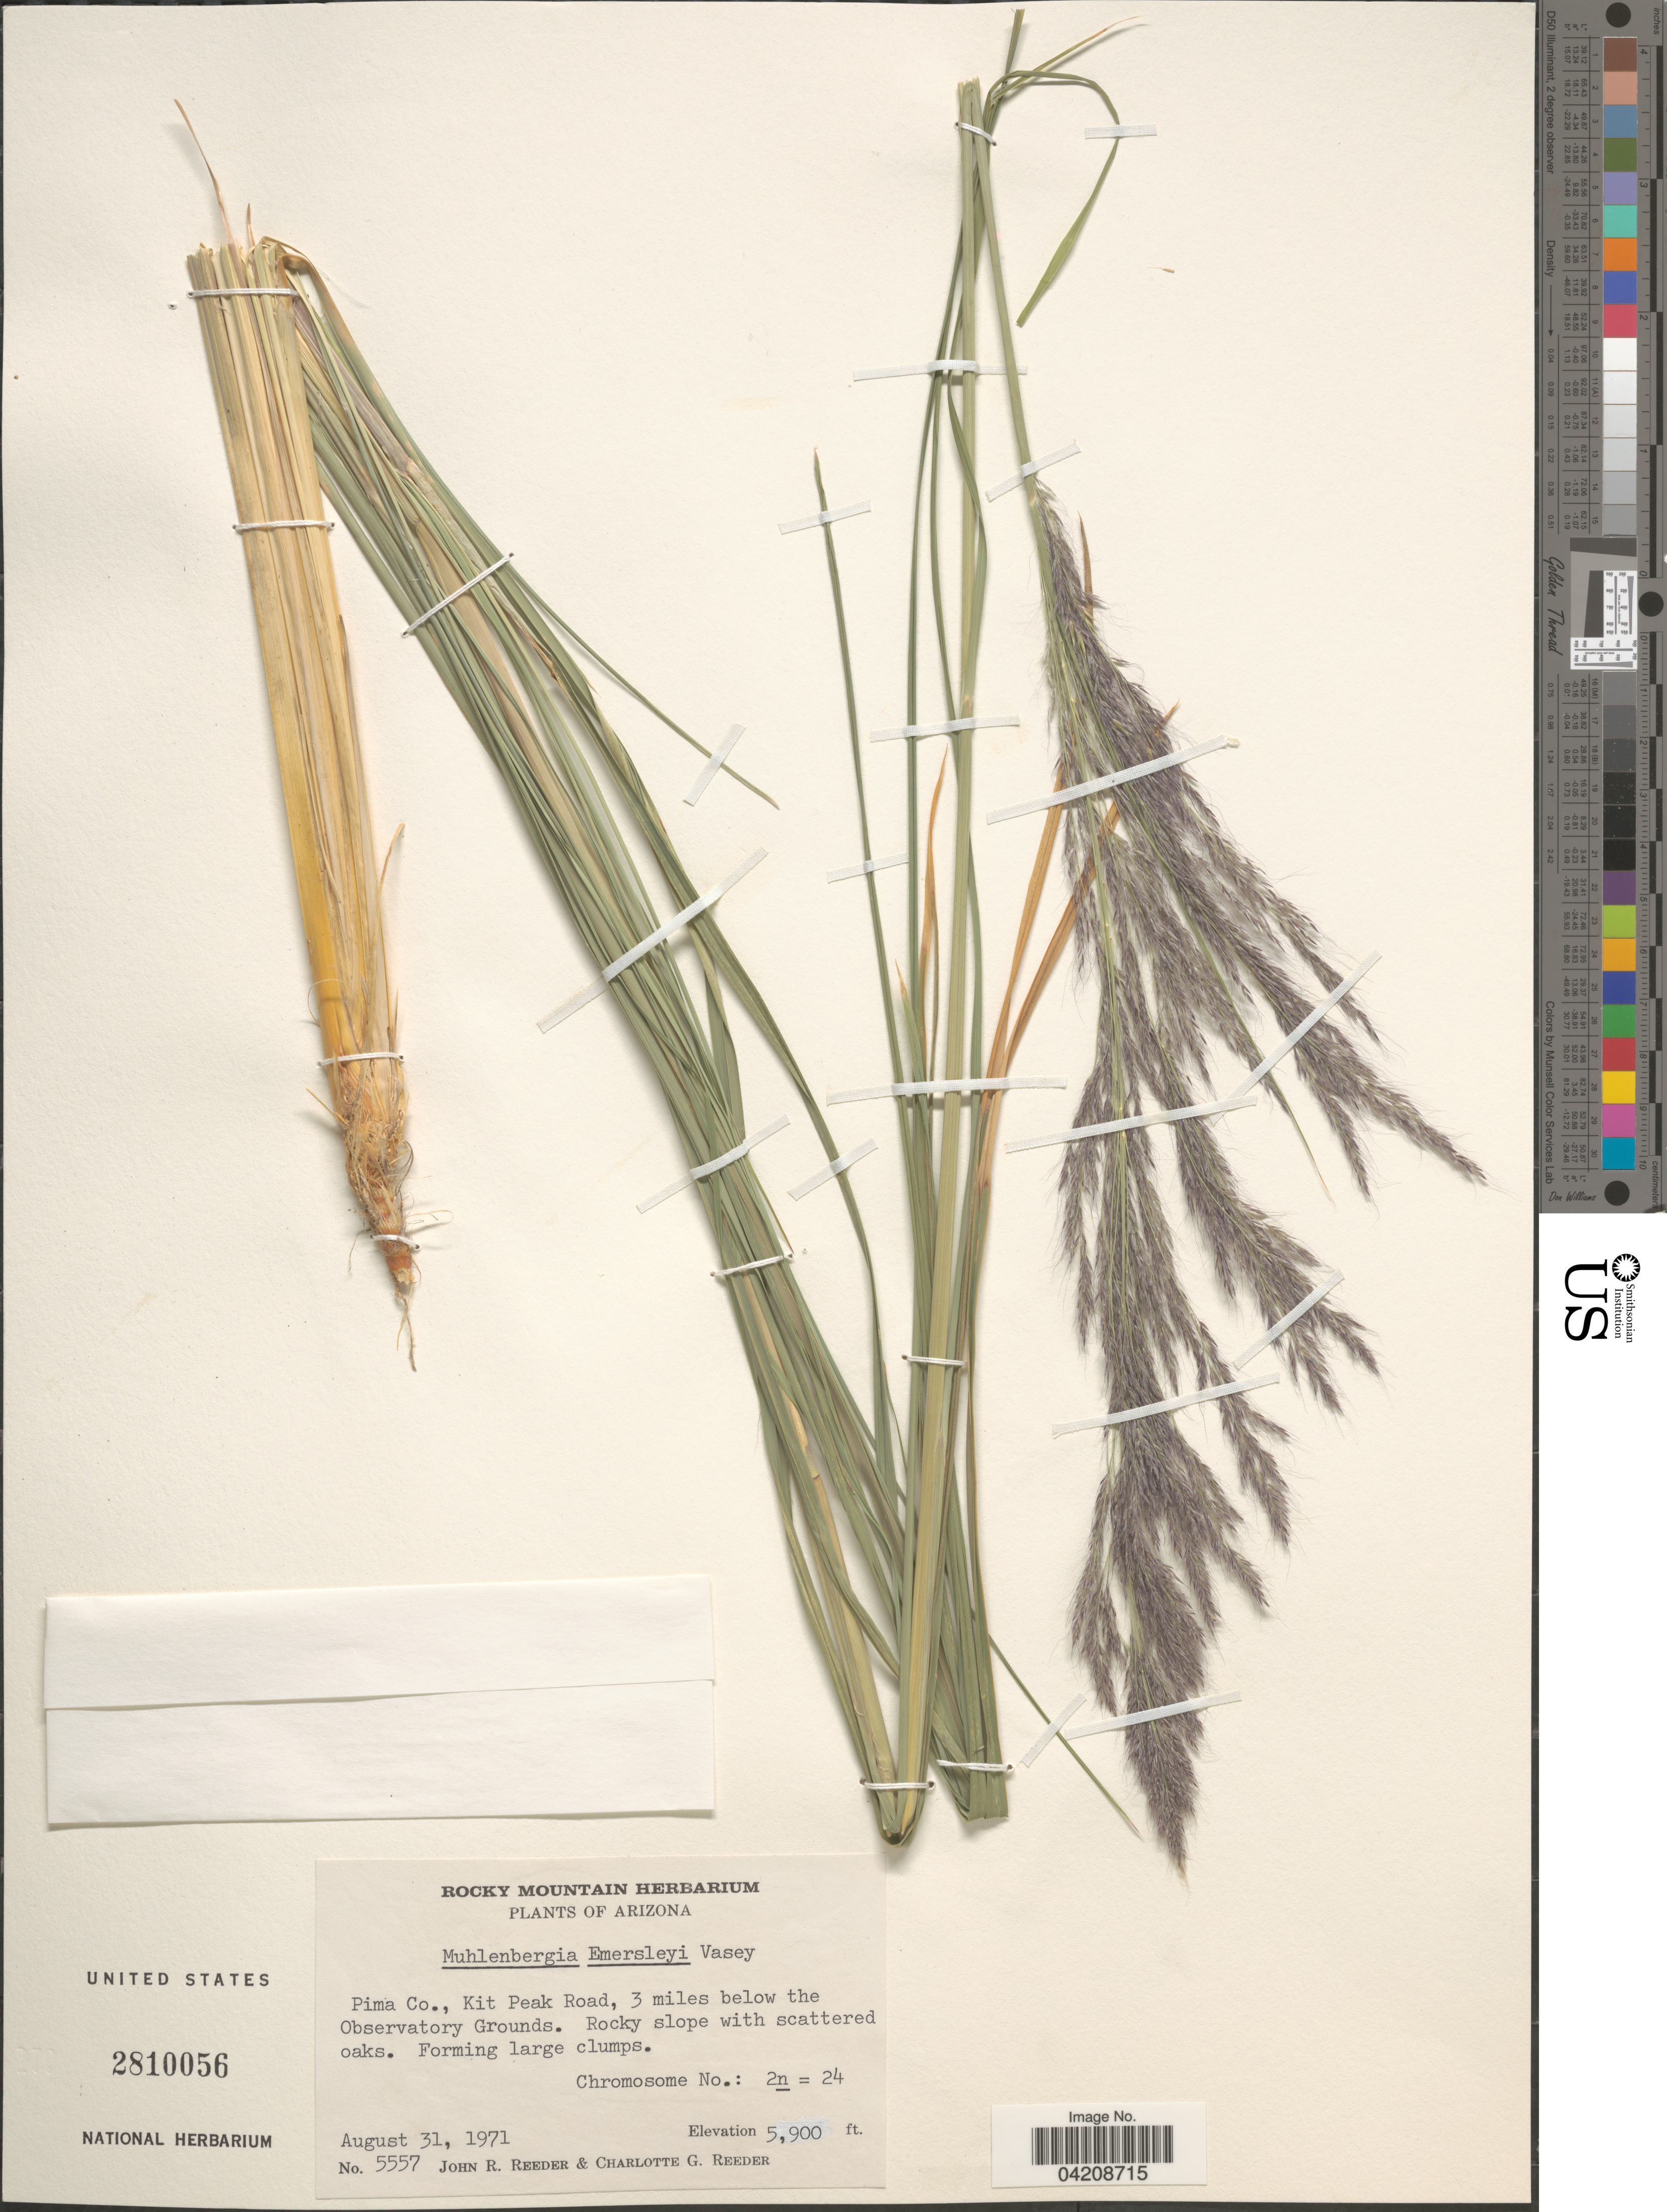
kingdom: Plantae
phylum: Tracheophyta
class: Liliopsida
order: Poales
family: Poaceae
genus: Muhlenbergia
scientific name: Muhlenbergia emersleyi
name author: Vasey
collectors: J. R. Reeder & C. G. Reeder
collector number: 5557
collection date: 1971-08-31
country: United States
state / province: Arizona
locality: Pima Co., Kit Peak Road, 3 miles below the Observatory Grounds.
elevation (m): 1798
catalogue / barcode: US 2810056